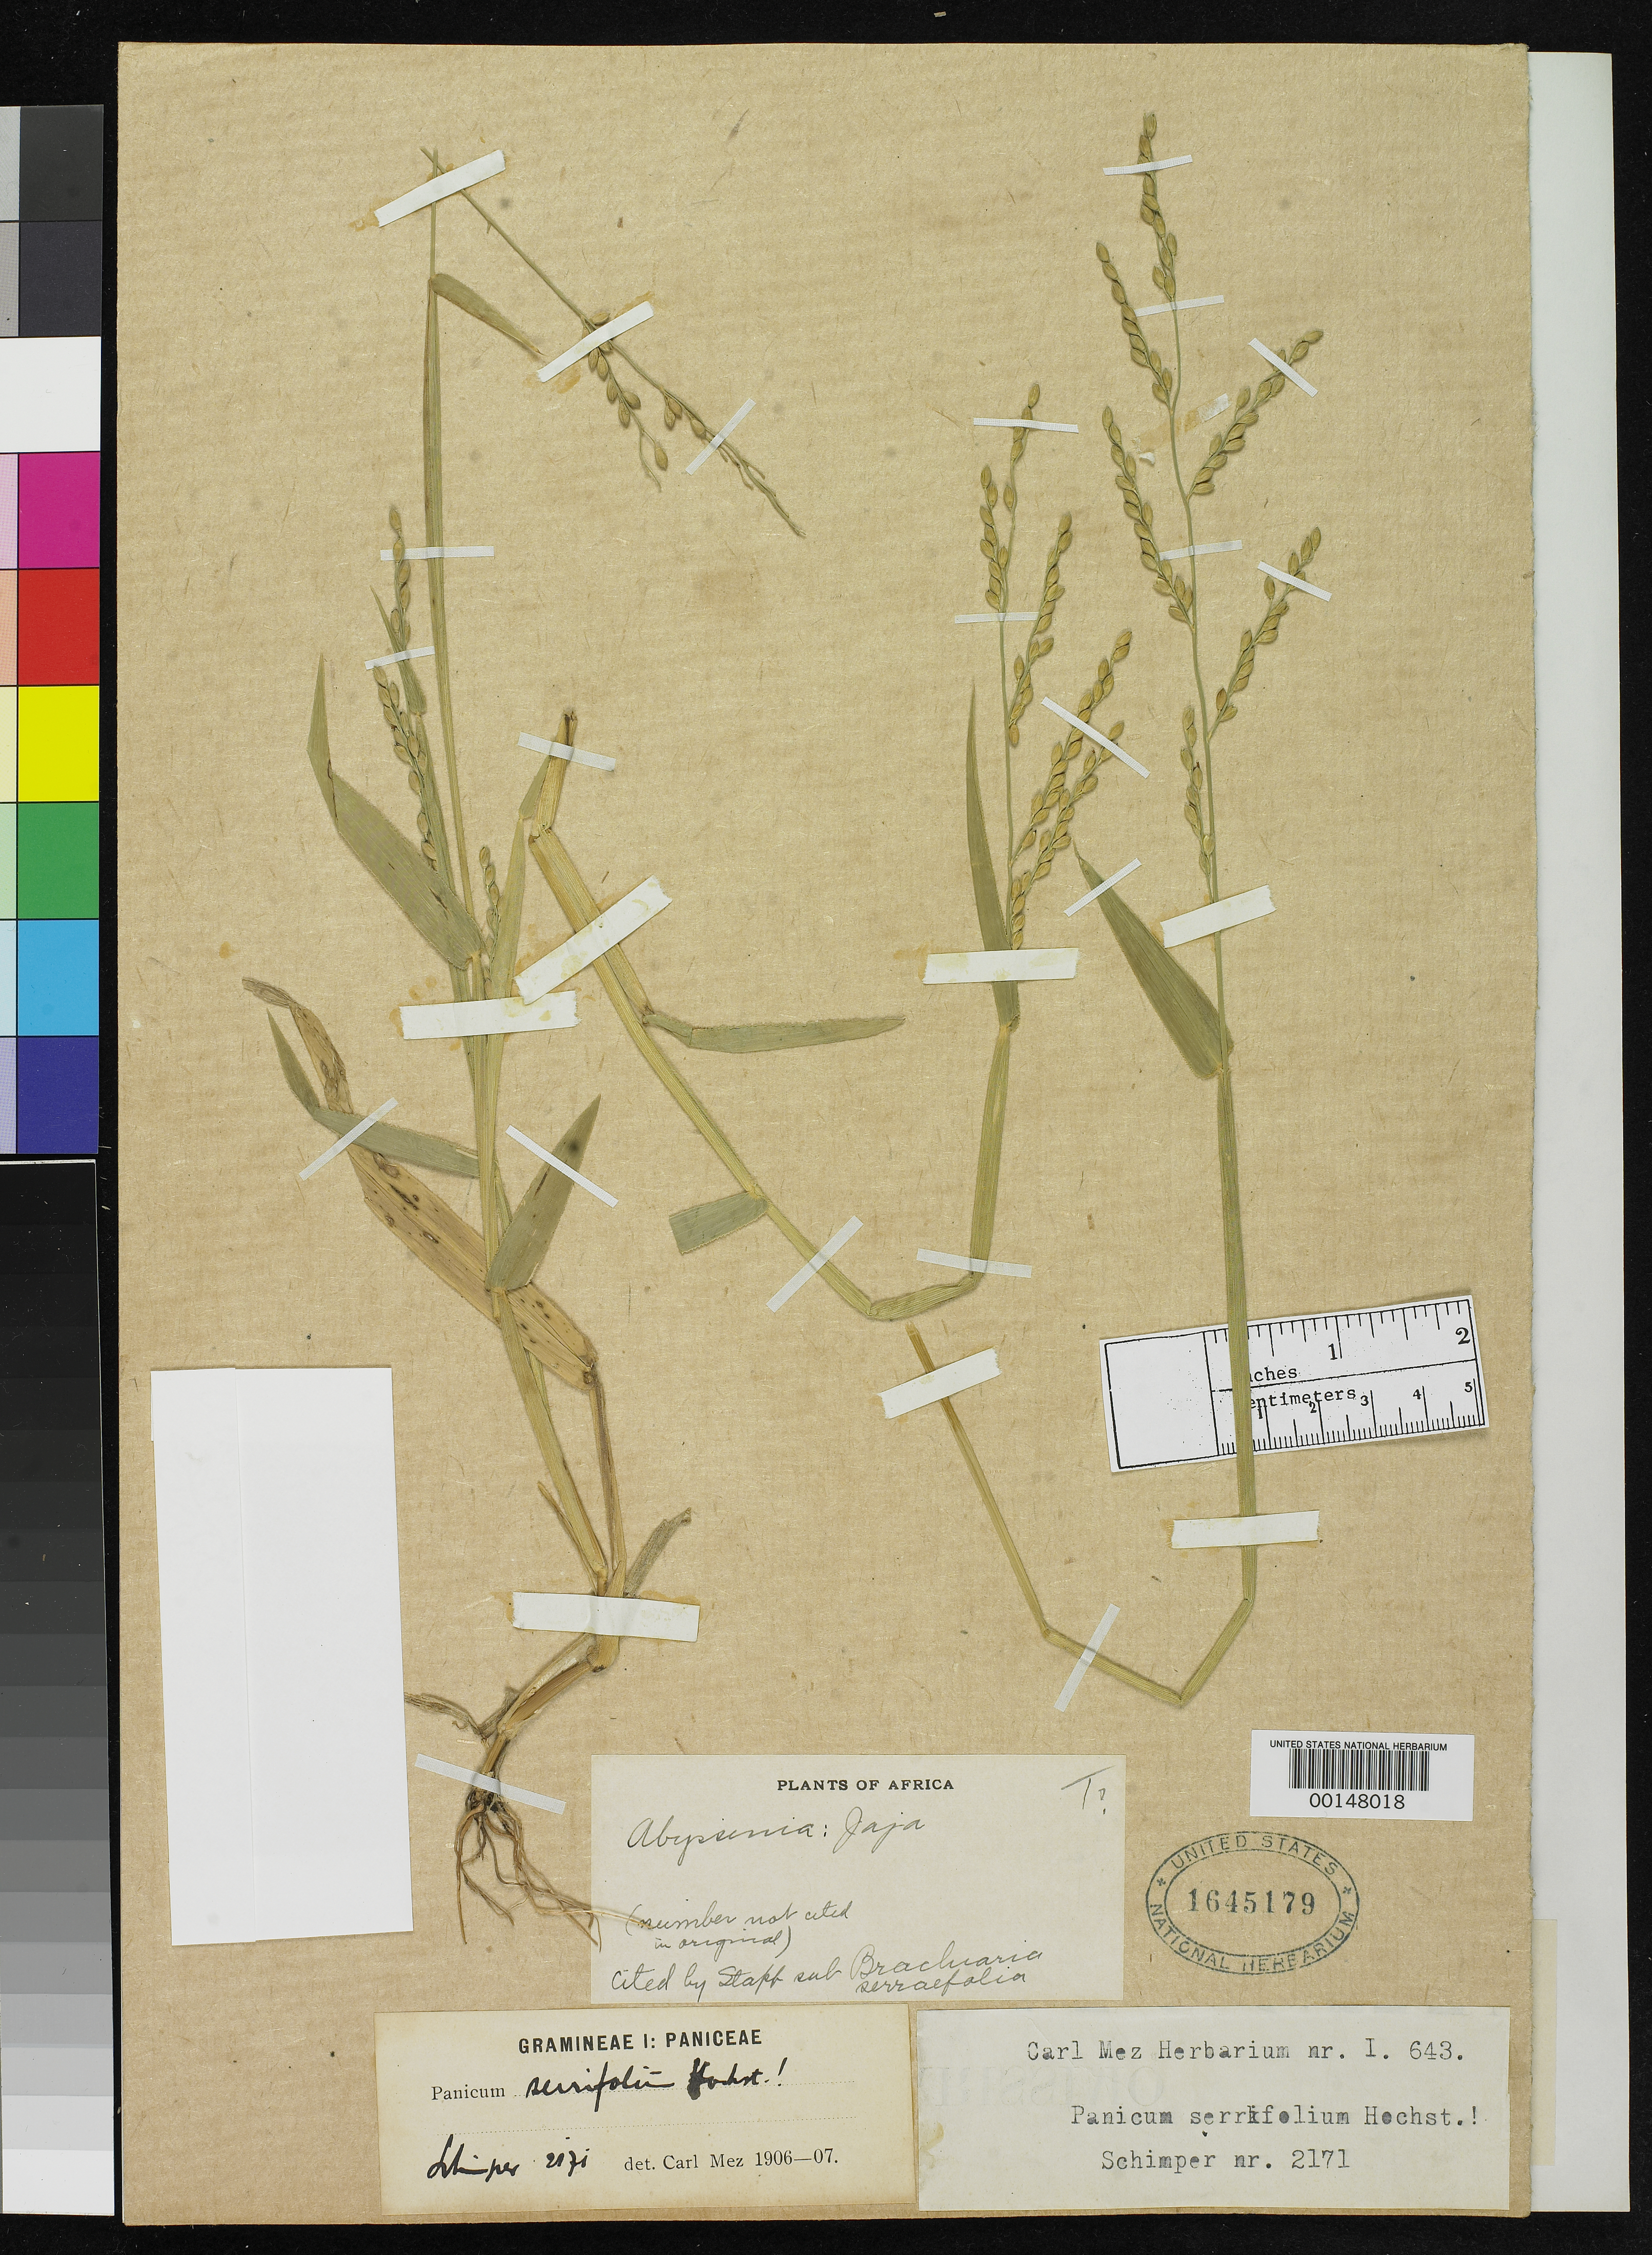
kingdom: Plantae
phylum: Tracheophyta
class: Liliopsida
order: Poales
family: Poaceae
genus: Panicum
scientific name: Panicum serraefolium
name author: Hochst.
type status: Holotype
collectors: I. Schimper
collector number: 2171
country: Ethiopia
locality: Jaja.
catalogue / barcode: US 1645179